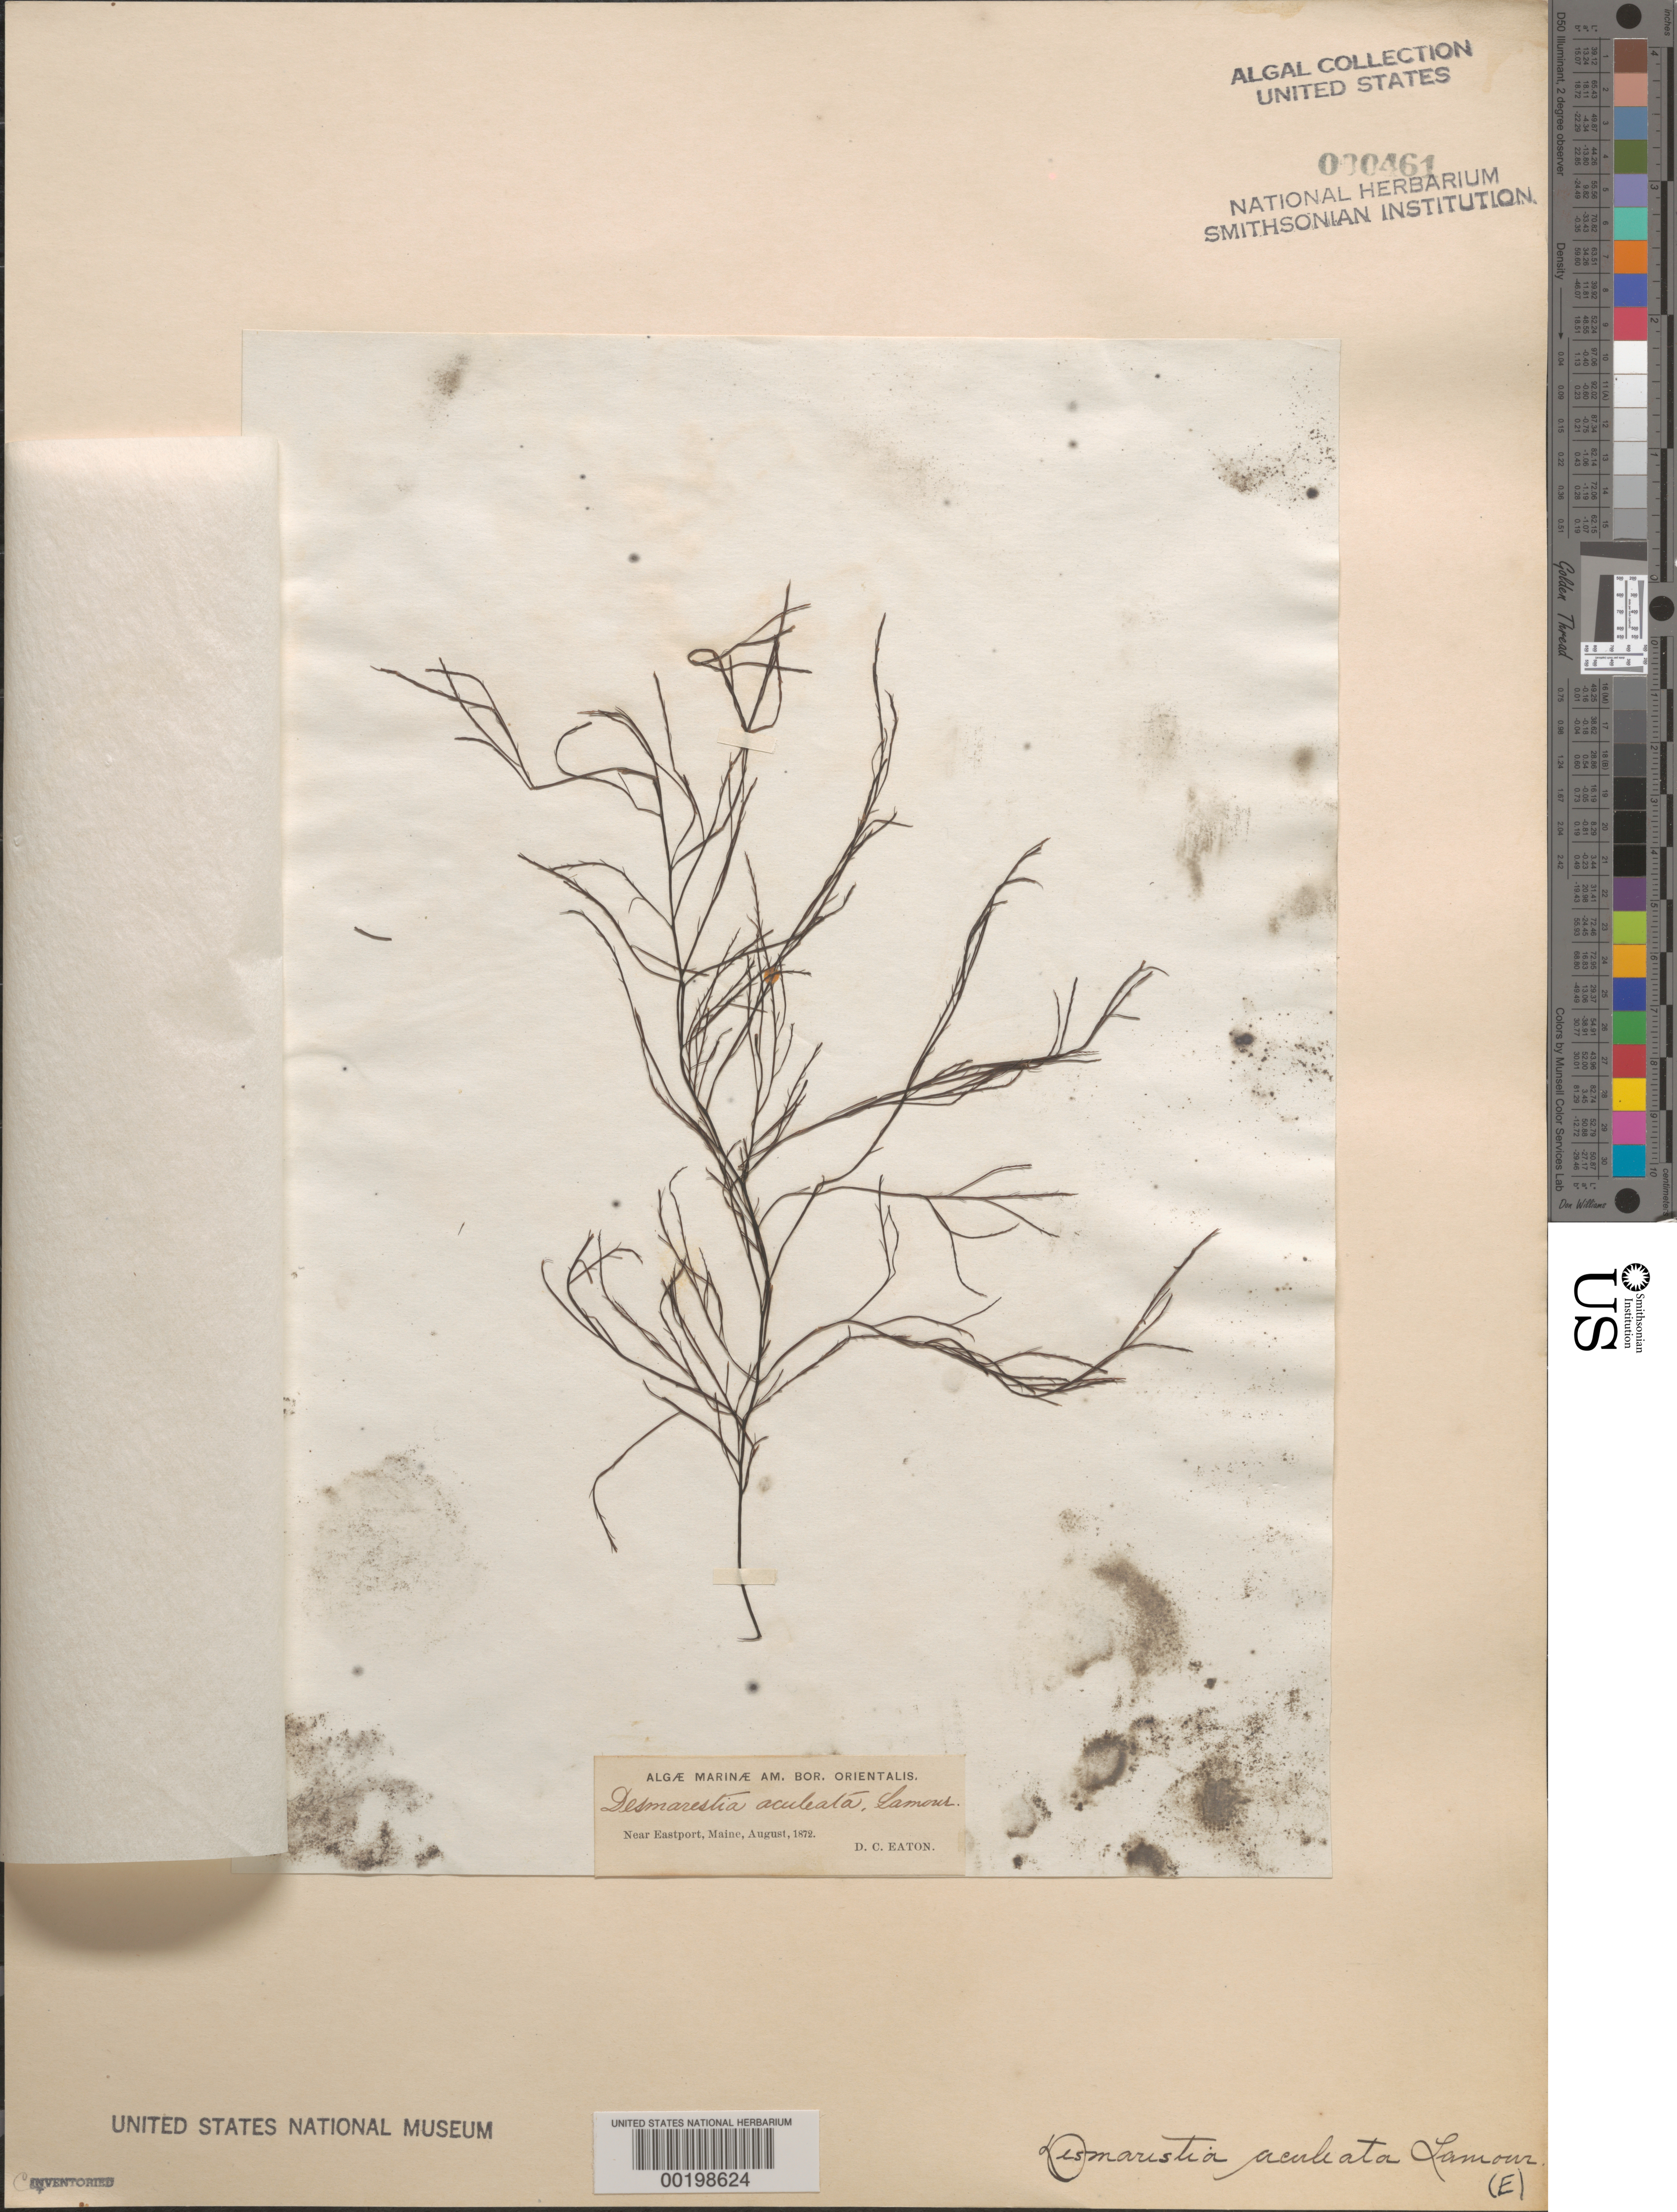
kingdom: Chromista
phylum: Ochrophyta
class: Phaeophyceae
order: Desmarestiales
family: Desmarestiaceae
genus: Desmarestia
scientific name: Desmarestia aculeata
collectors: D. C. Eaton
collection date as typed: Aug 1872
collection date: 1872-08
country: United States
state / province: Maine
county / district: Washington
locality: Near Eastport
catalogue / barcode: US 461